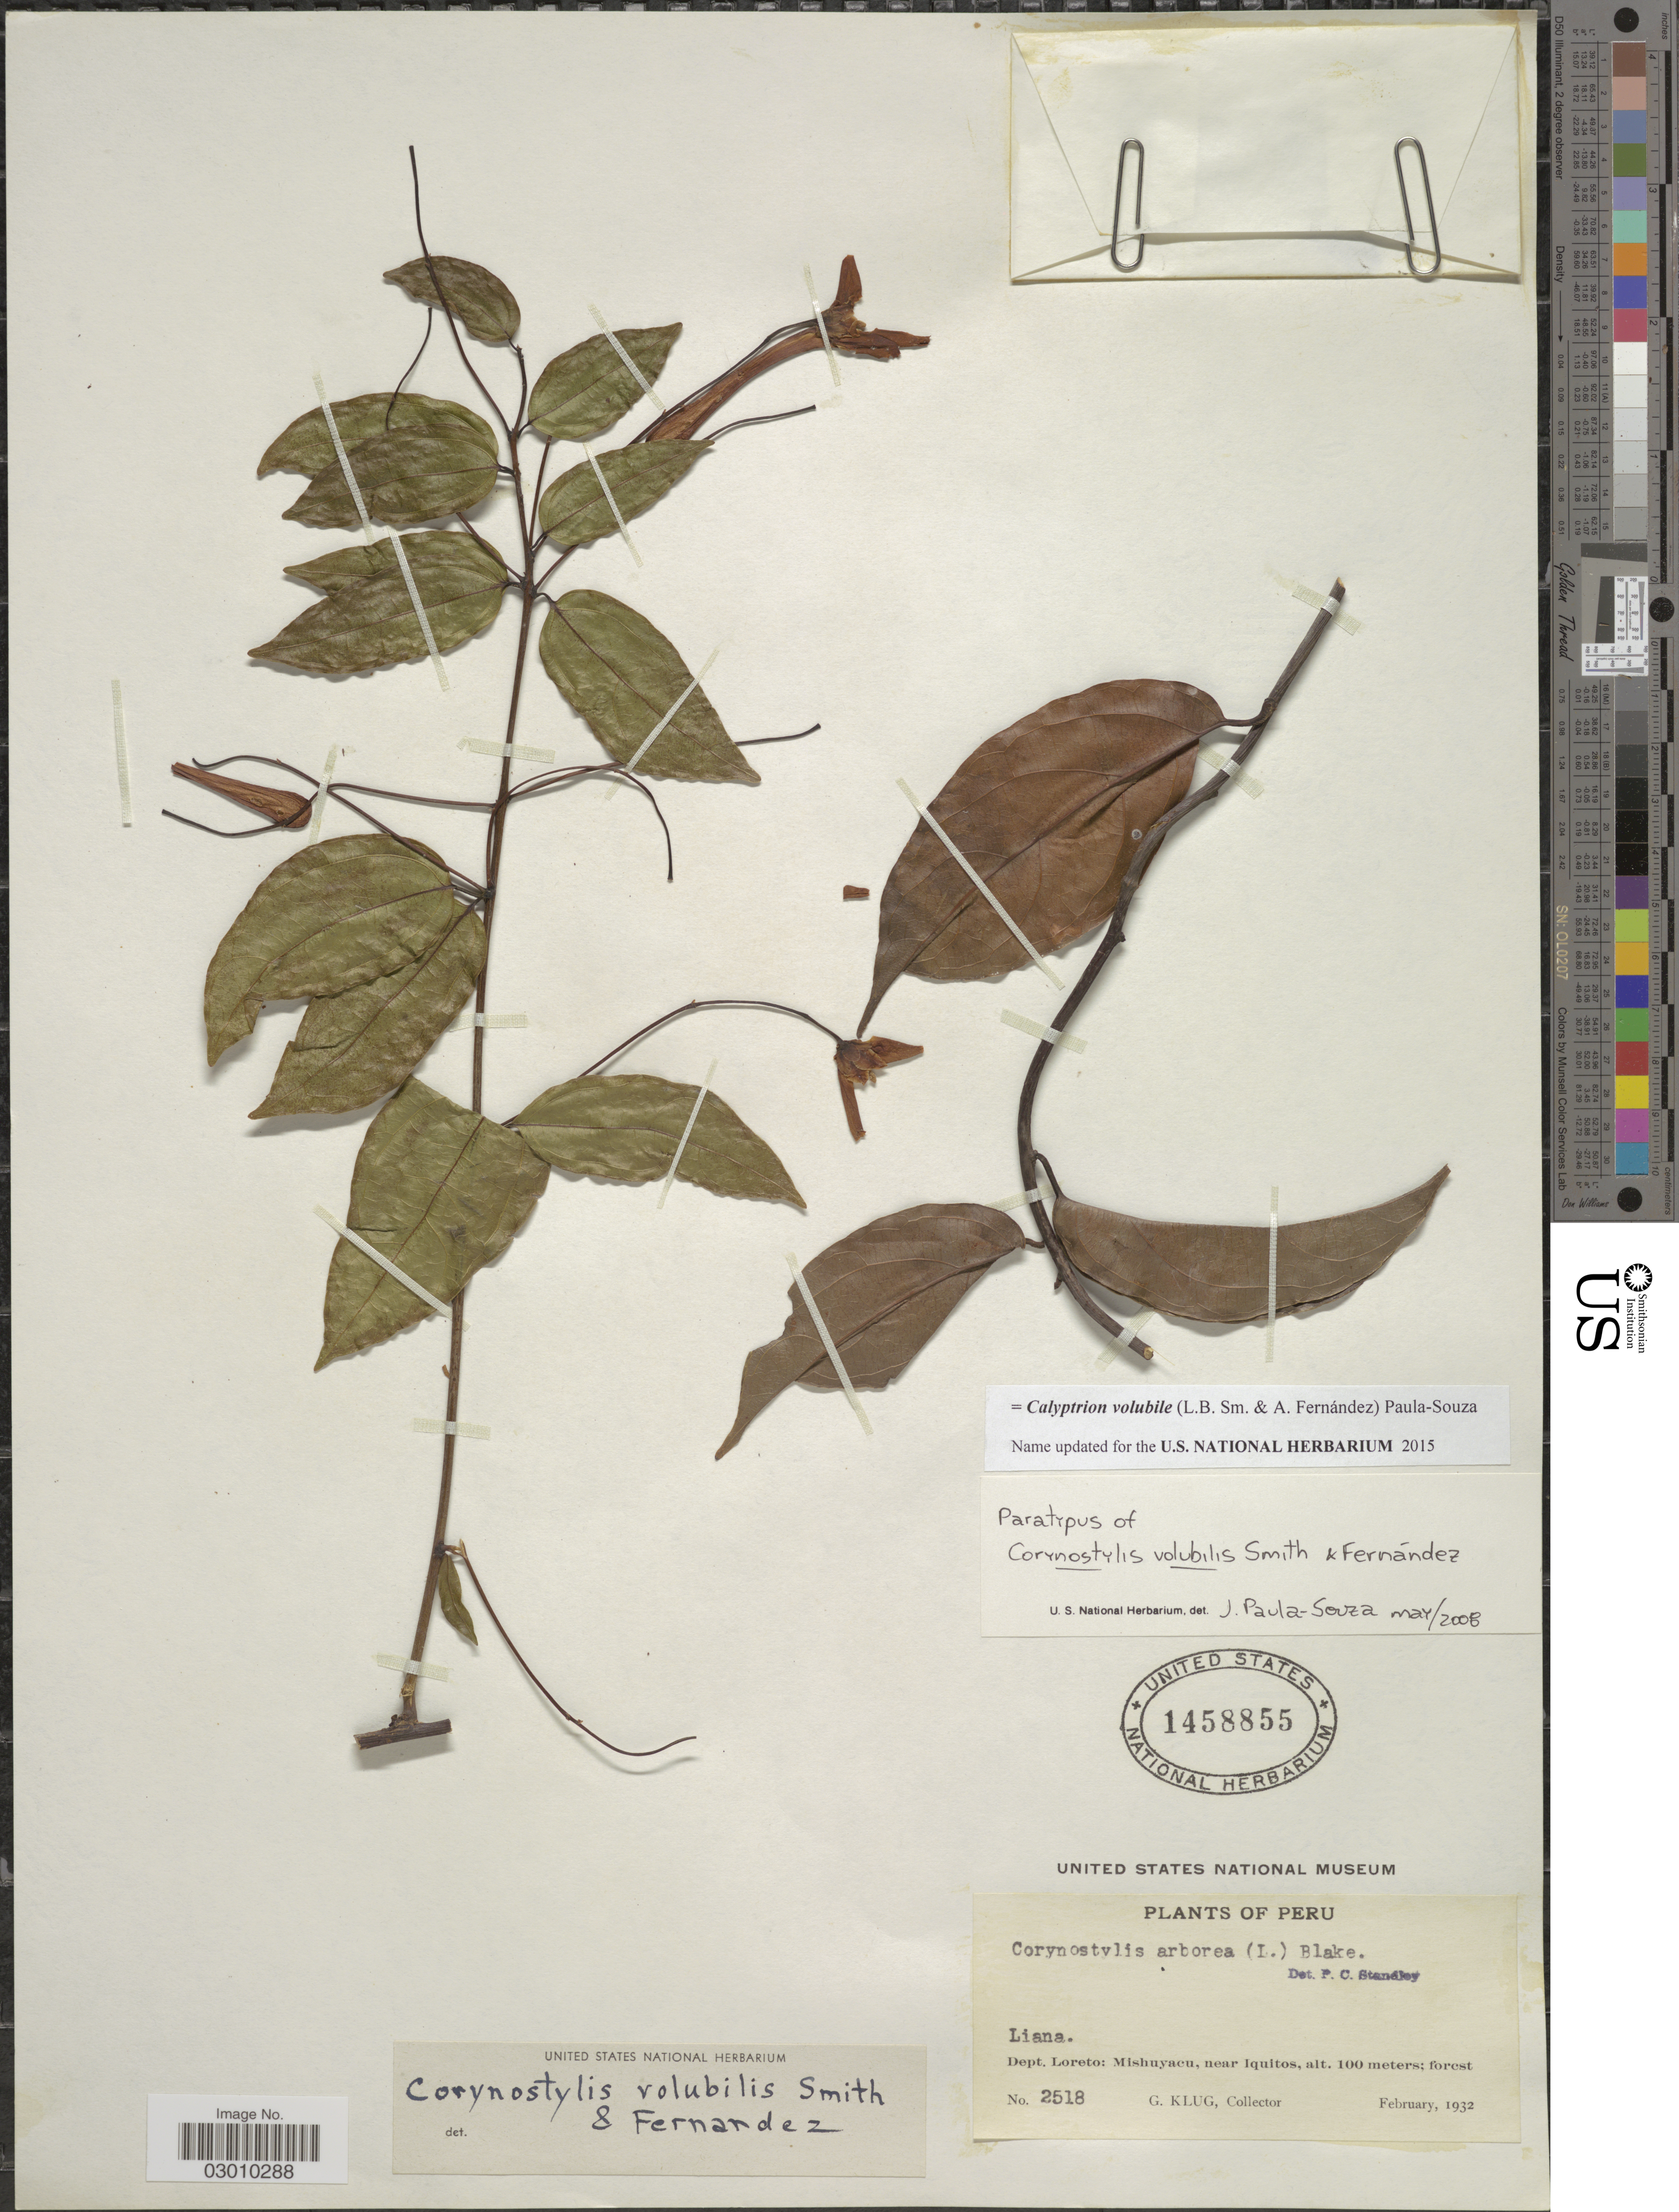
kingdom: Plantae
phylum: Tracheophyta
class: Magnoliopsida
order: Malpighiales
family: Violaceae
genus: Calyptrion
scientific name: Calyptrion volubile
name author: (L.B. Sm. & A. Fernández) Paula-Souza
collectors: G. Klug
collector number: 2518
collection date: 1932-02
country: Peru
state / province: Loreto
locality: Dept. Loreto: Mishuyacu, near Iquitos.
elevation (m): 100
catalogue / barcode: US 1458855